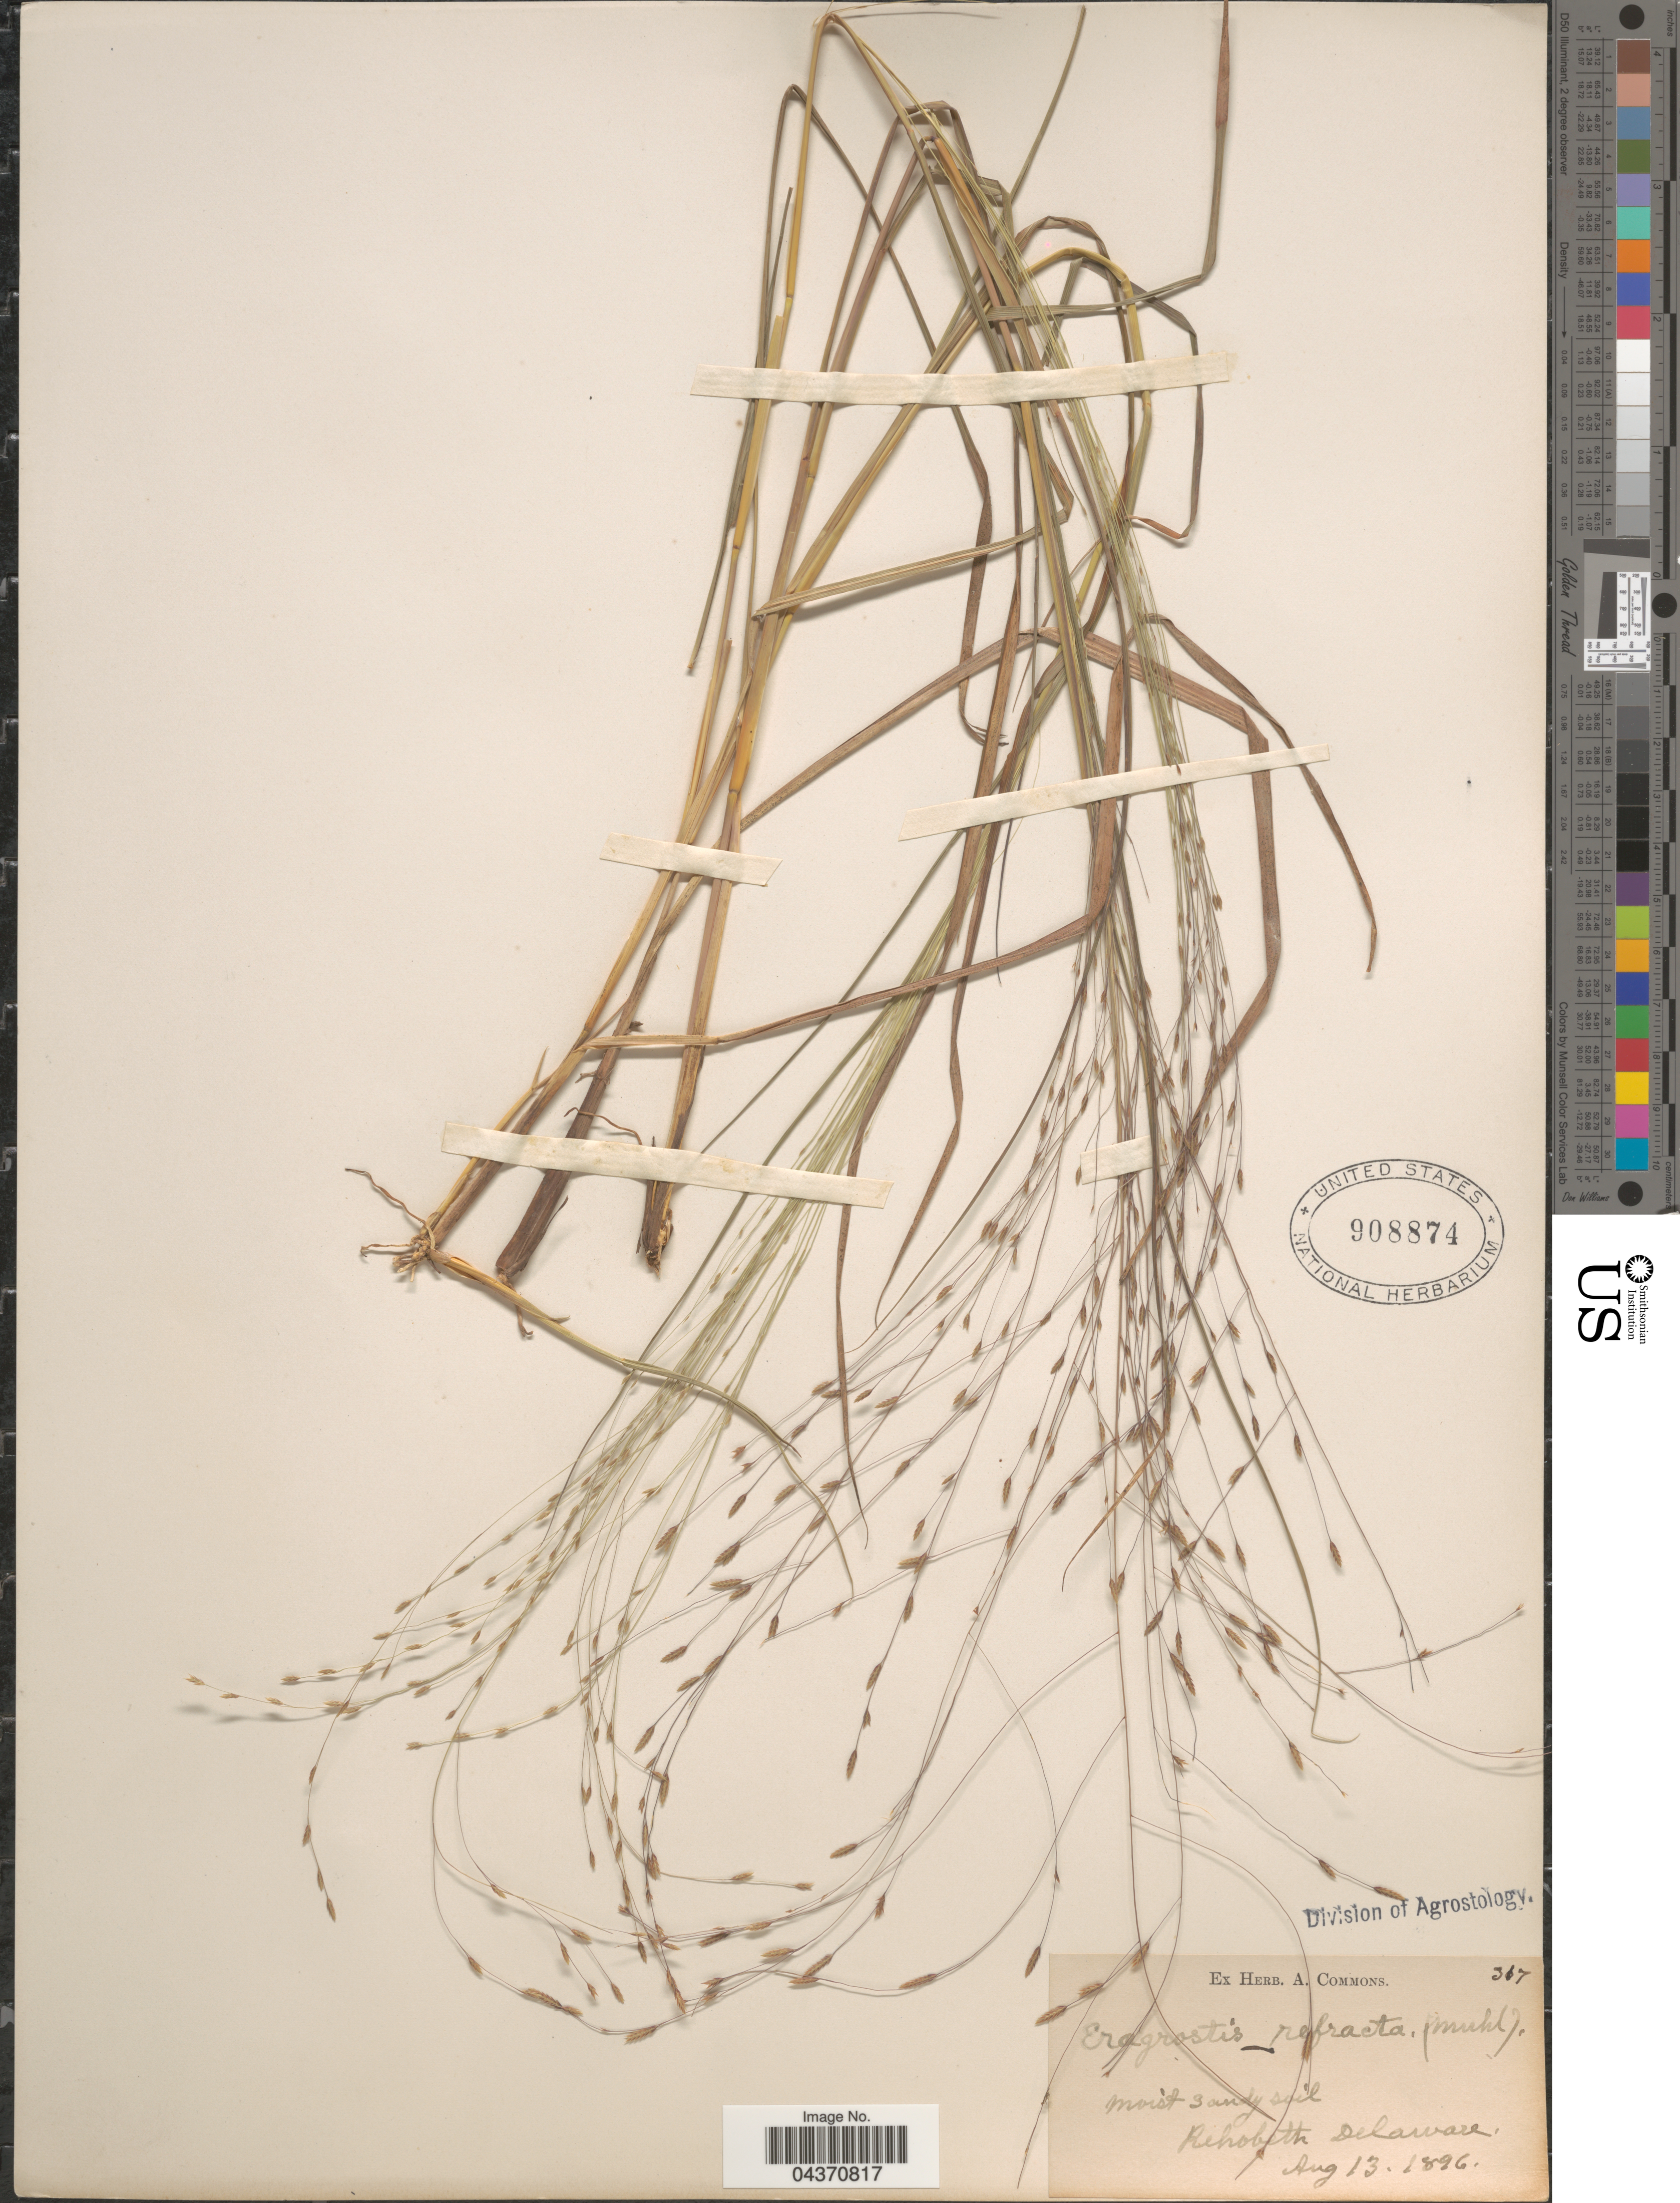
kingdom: Plantae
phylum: Tracheophyta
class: Liliopsida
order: Poales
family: Poaceae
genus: Eragrostis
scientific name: Eragrostis refracta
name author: (Muhl.) Scribn.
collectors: ex herb. A. Commons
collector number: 317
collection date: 1896-08-13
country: United States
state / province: Delaware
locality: Rehoboth.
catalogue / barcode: US 908874